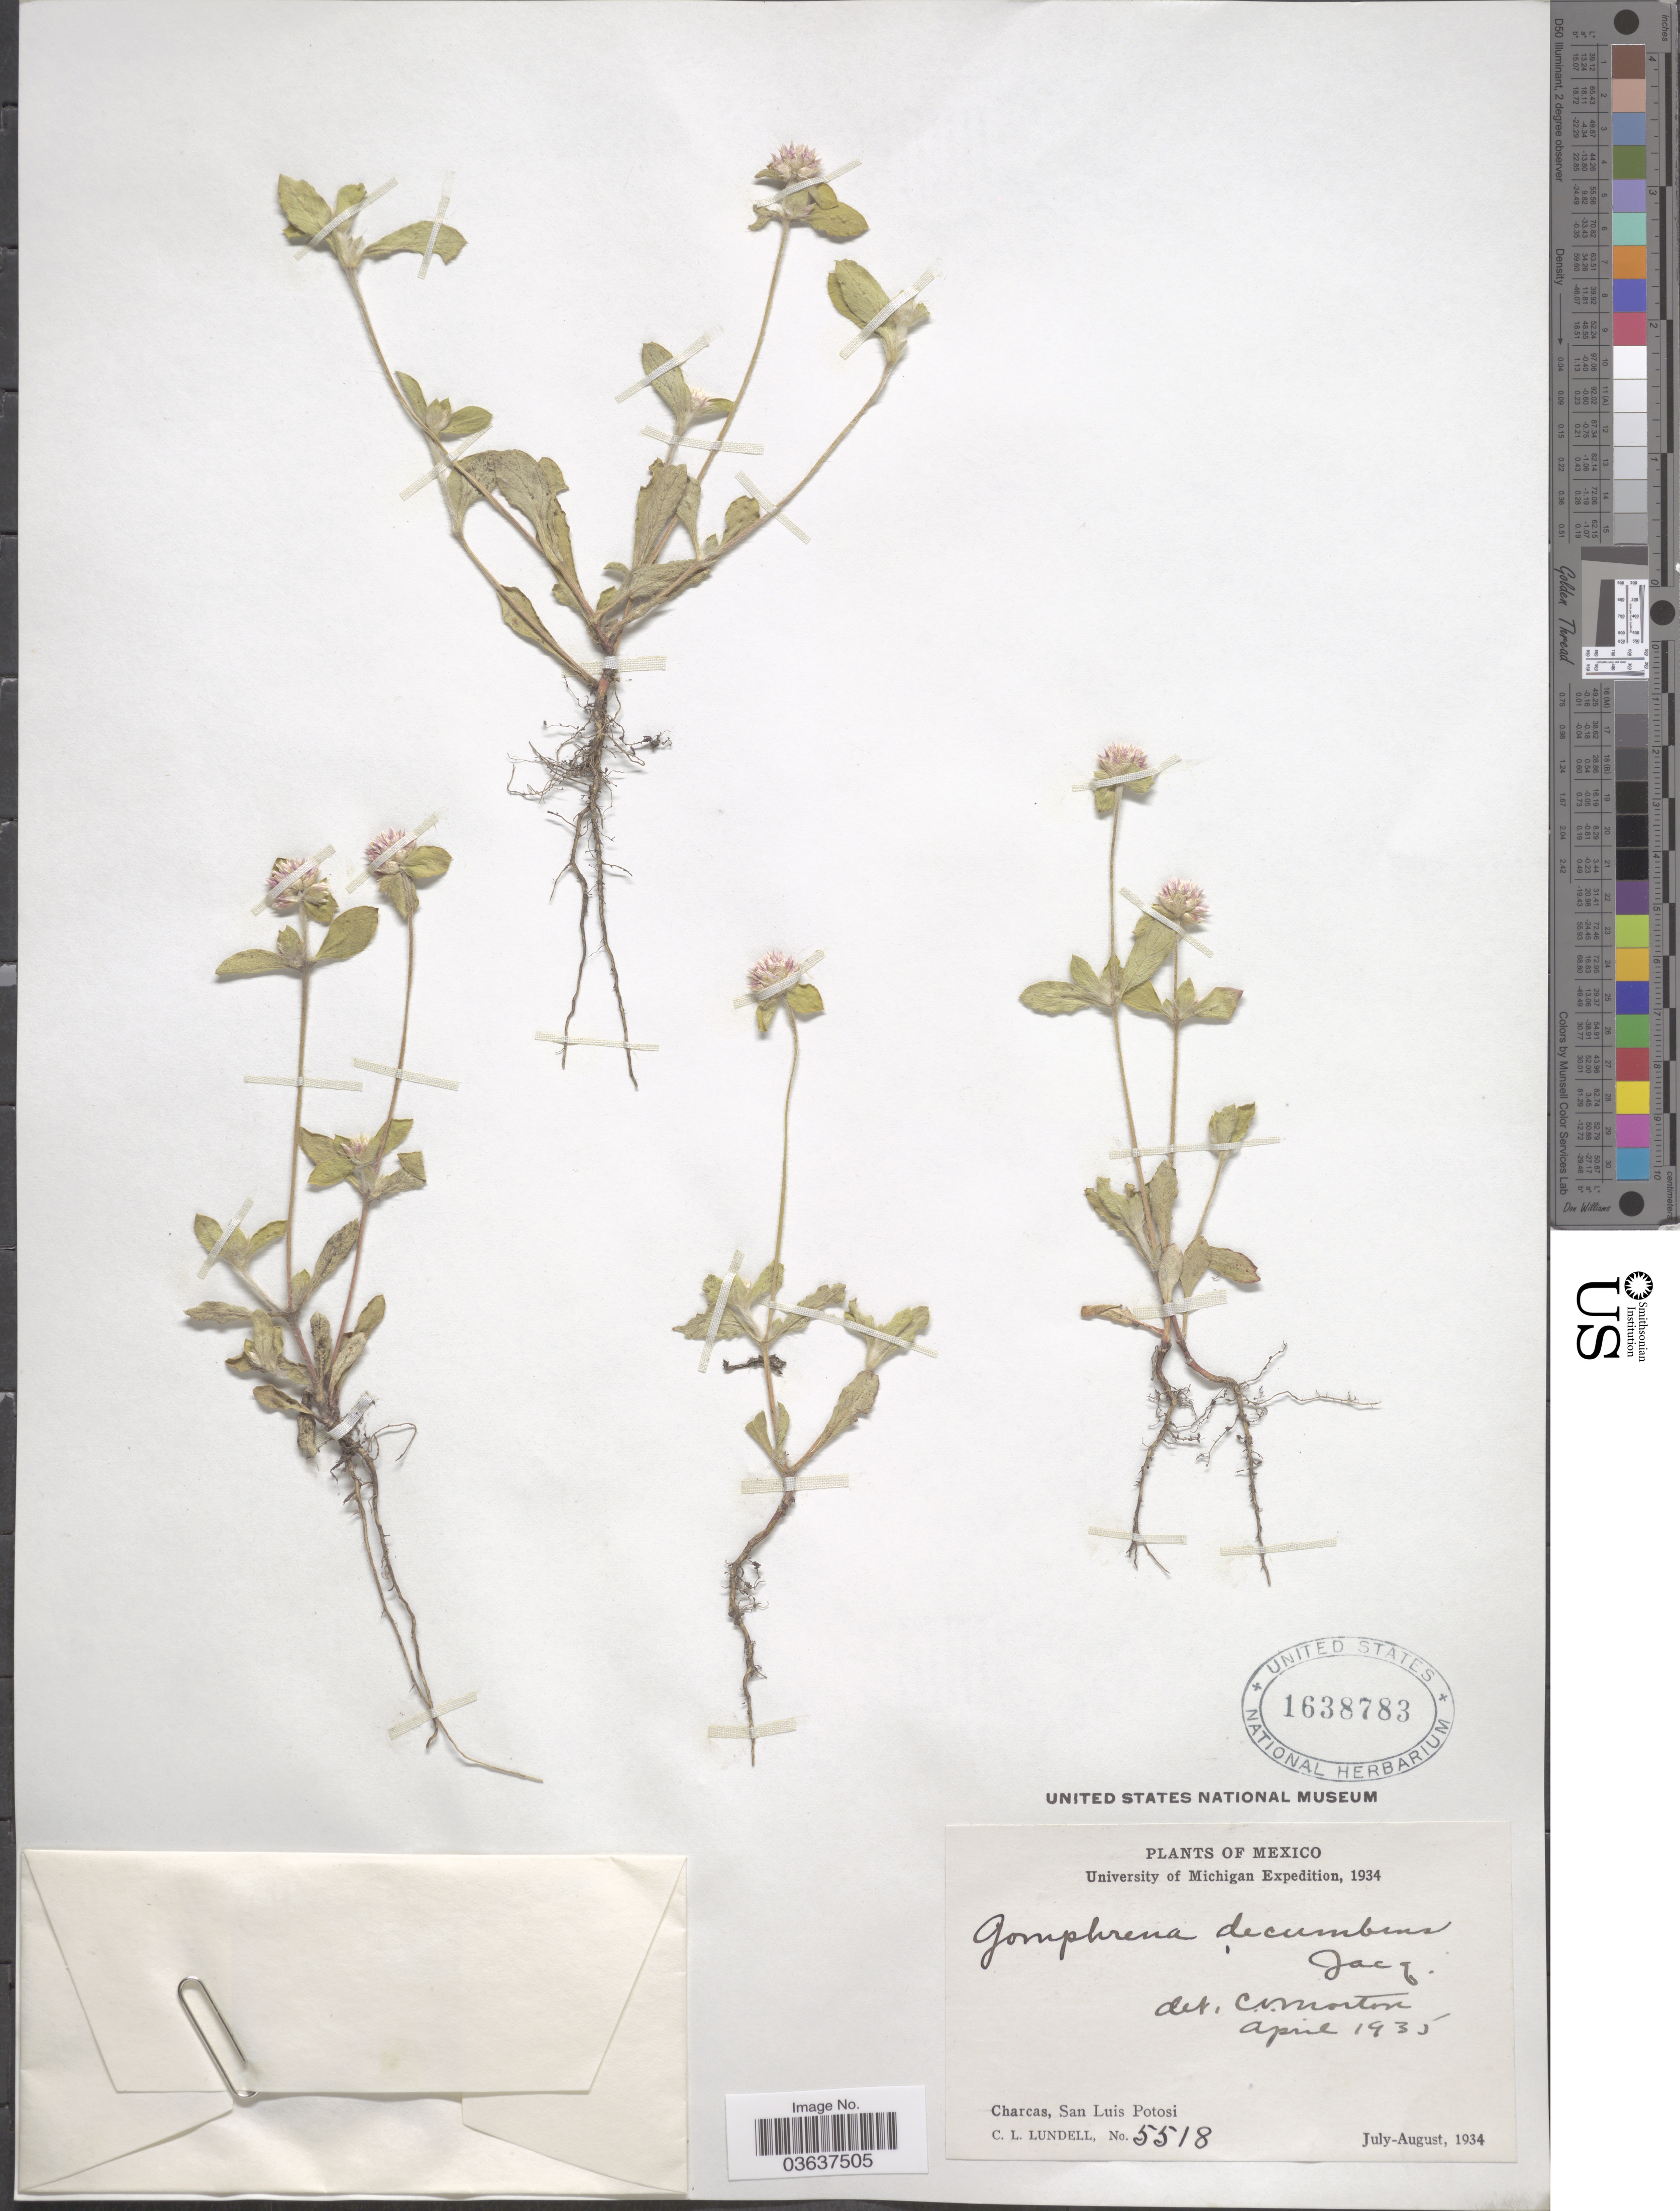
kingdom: Plantae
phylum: Tracheophyta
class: Magnoliopsida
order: Caryophyllales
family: Amaranthaceae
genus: Gomphrena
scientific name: Gomphrena decumbens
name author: Jacq.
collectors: C. L. Lundell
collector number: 5518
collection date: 1934-07/1934-08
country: Mexico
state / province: San Luis Potosí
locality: Charcas.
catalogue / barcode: US 1638783